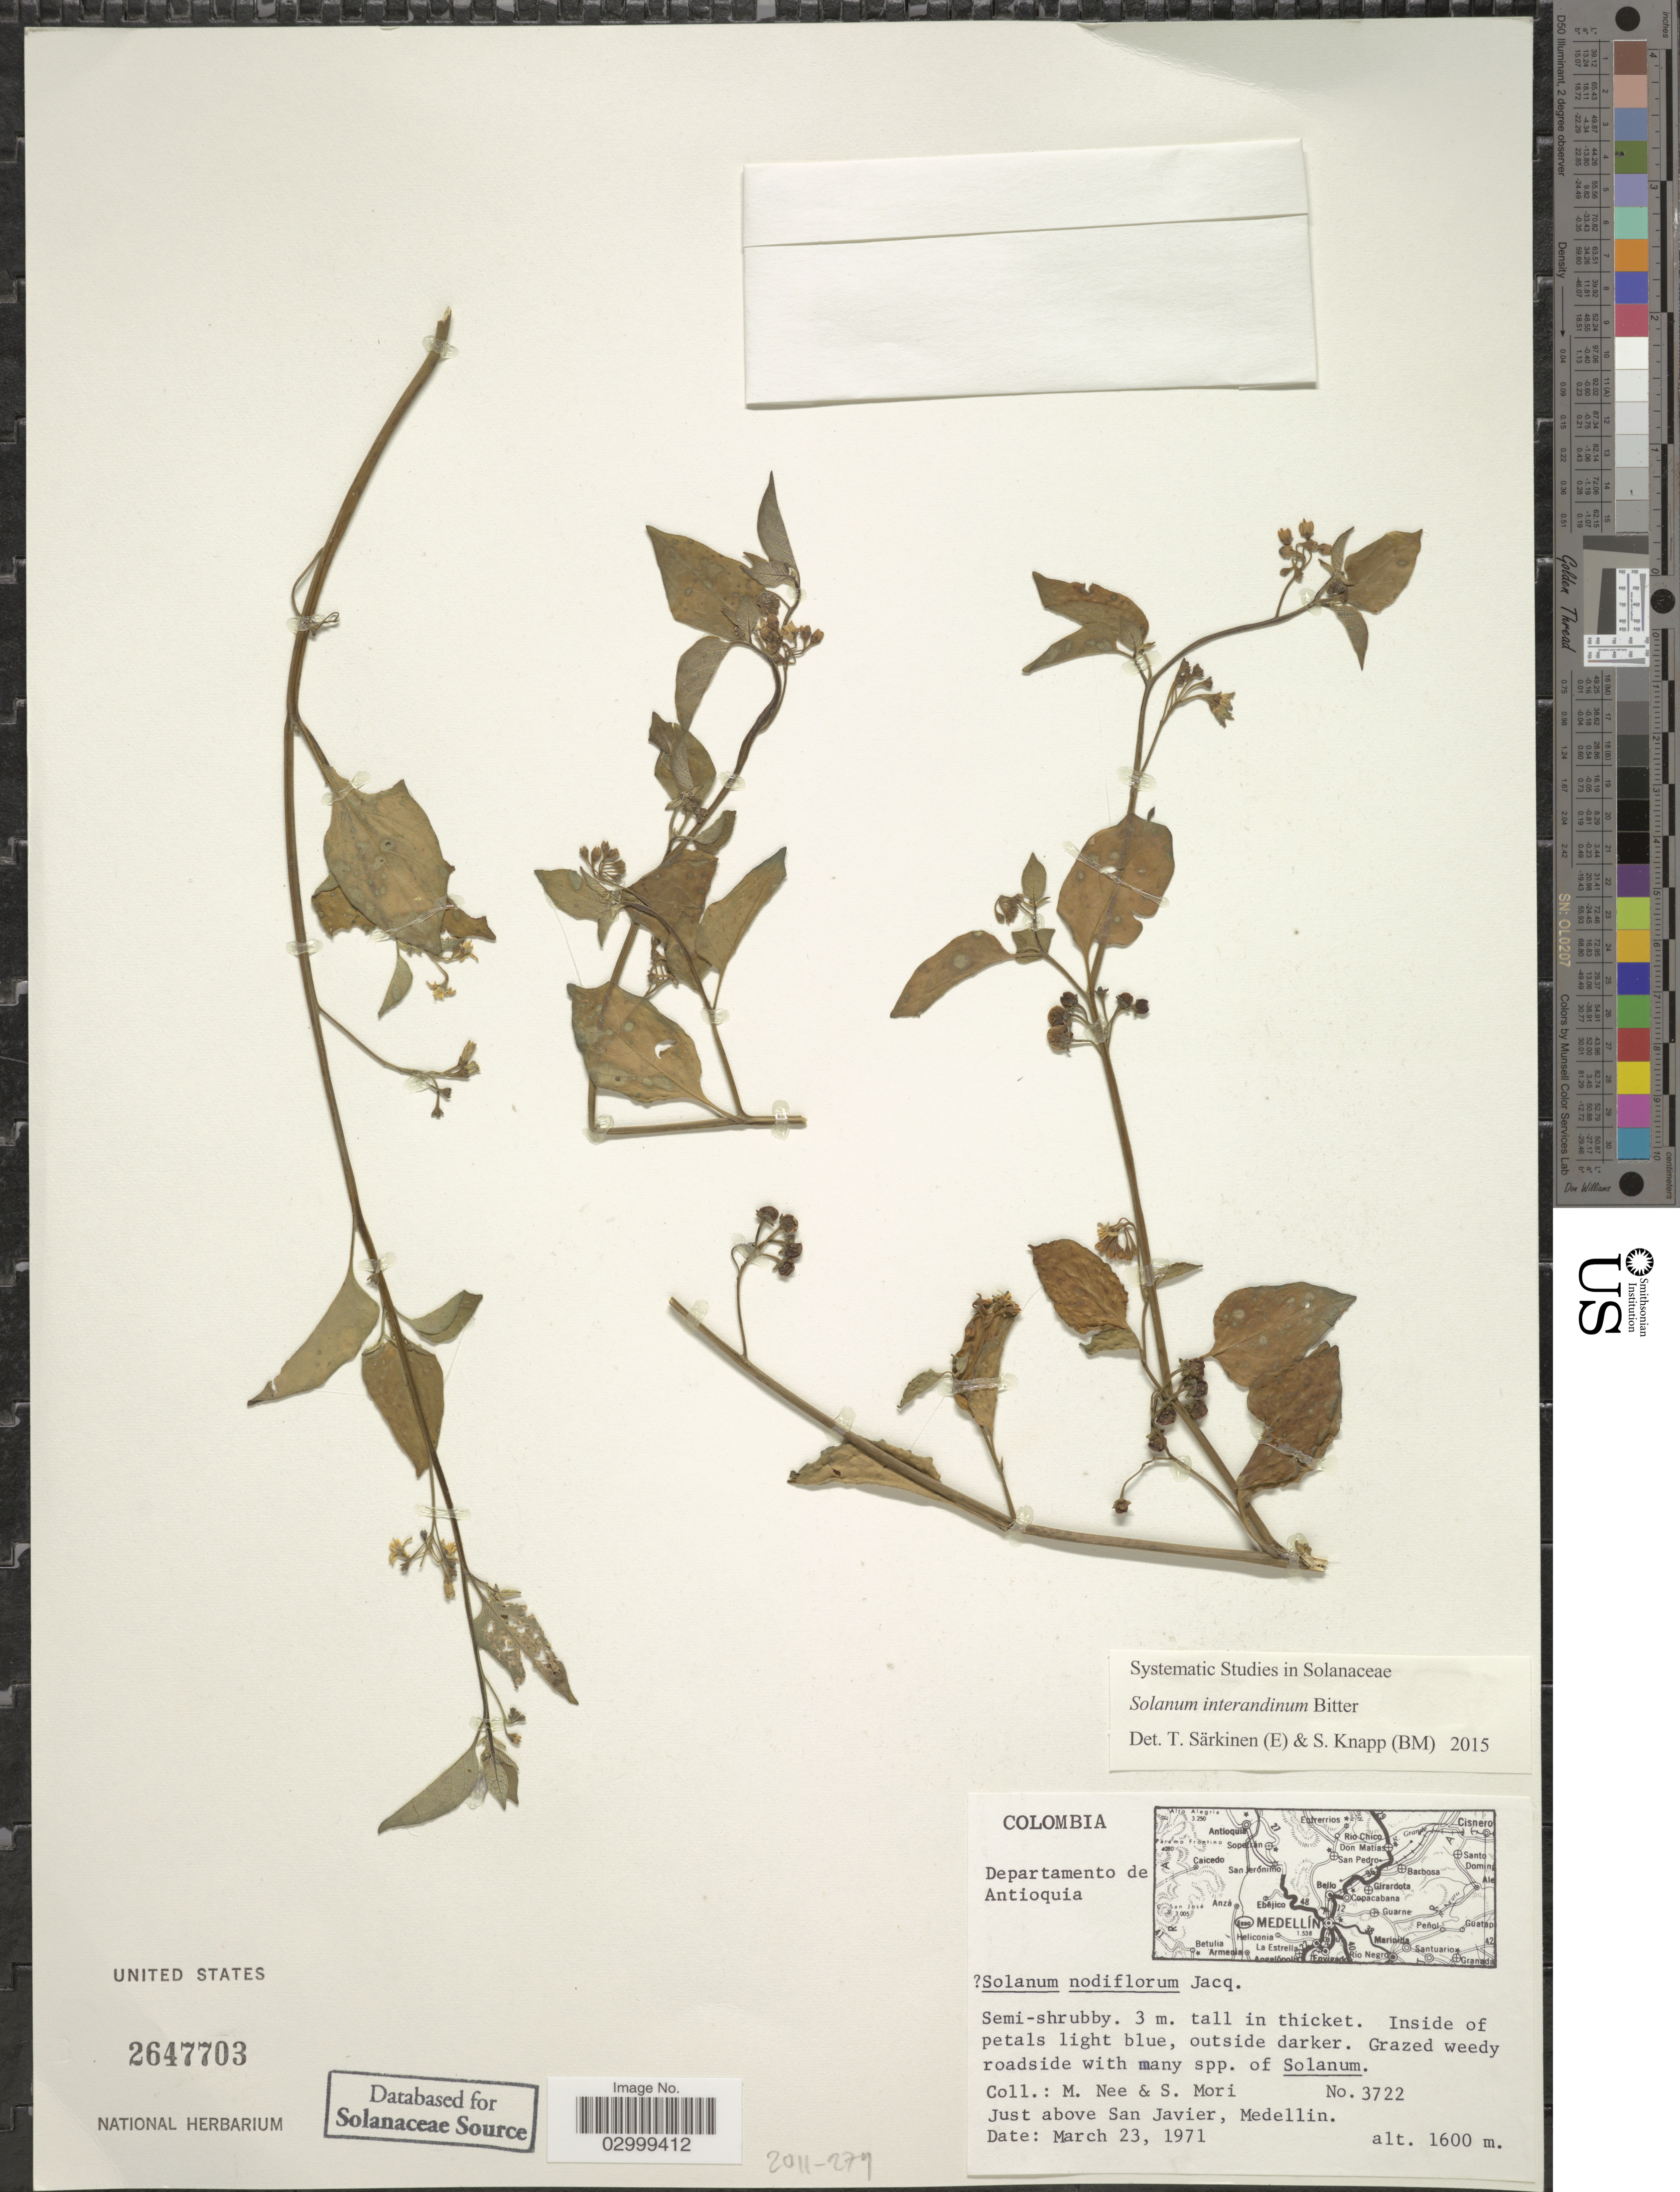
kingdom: Plantae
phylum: Tracheophyta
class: Magnoliopsida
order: Solanales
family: Solanaceae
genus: Solanum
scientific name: Solanum interandinum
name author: Bitter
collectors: M. Nee & S. Mori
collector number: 3722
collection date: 1971-03-23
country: Colombia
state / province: Antioquia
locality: Departamento de Antioquia. Just above San Javier, Medellin.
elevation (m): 1600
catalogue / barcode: US 2647703